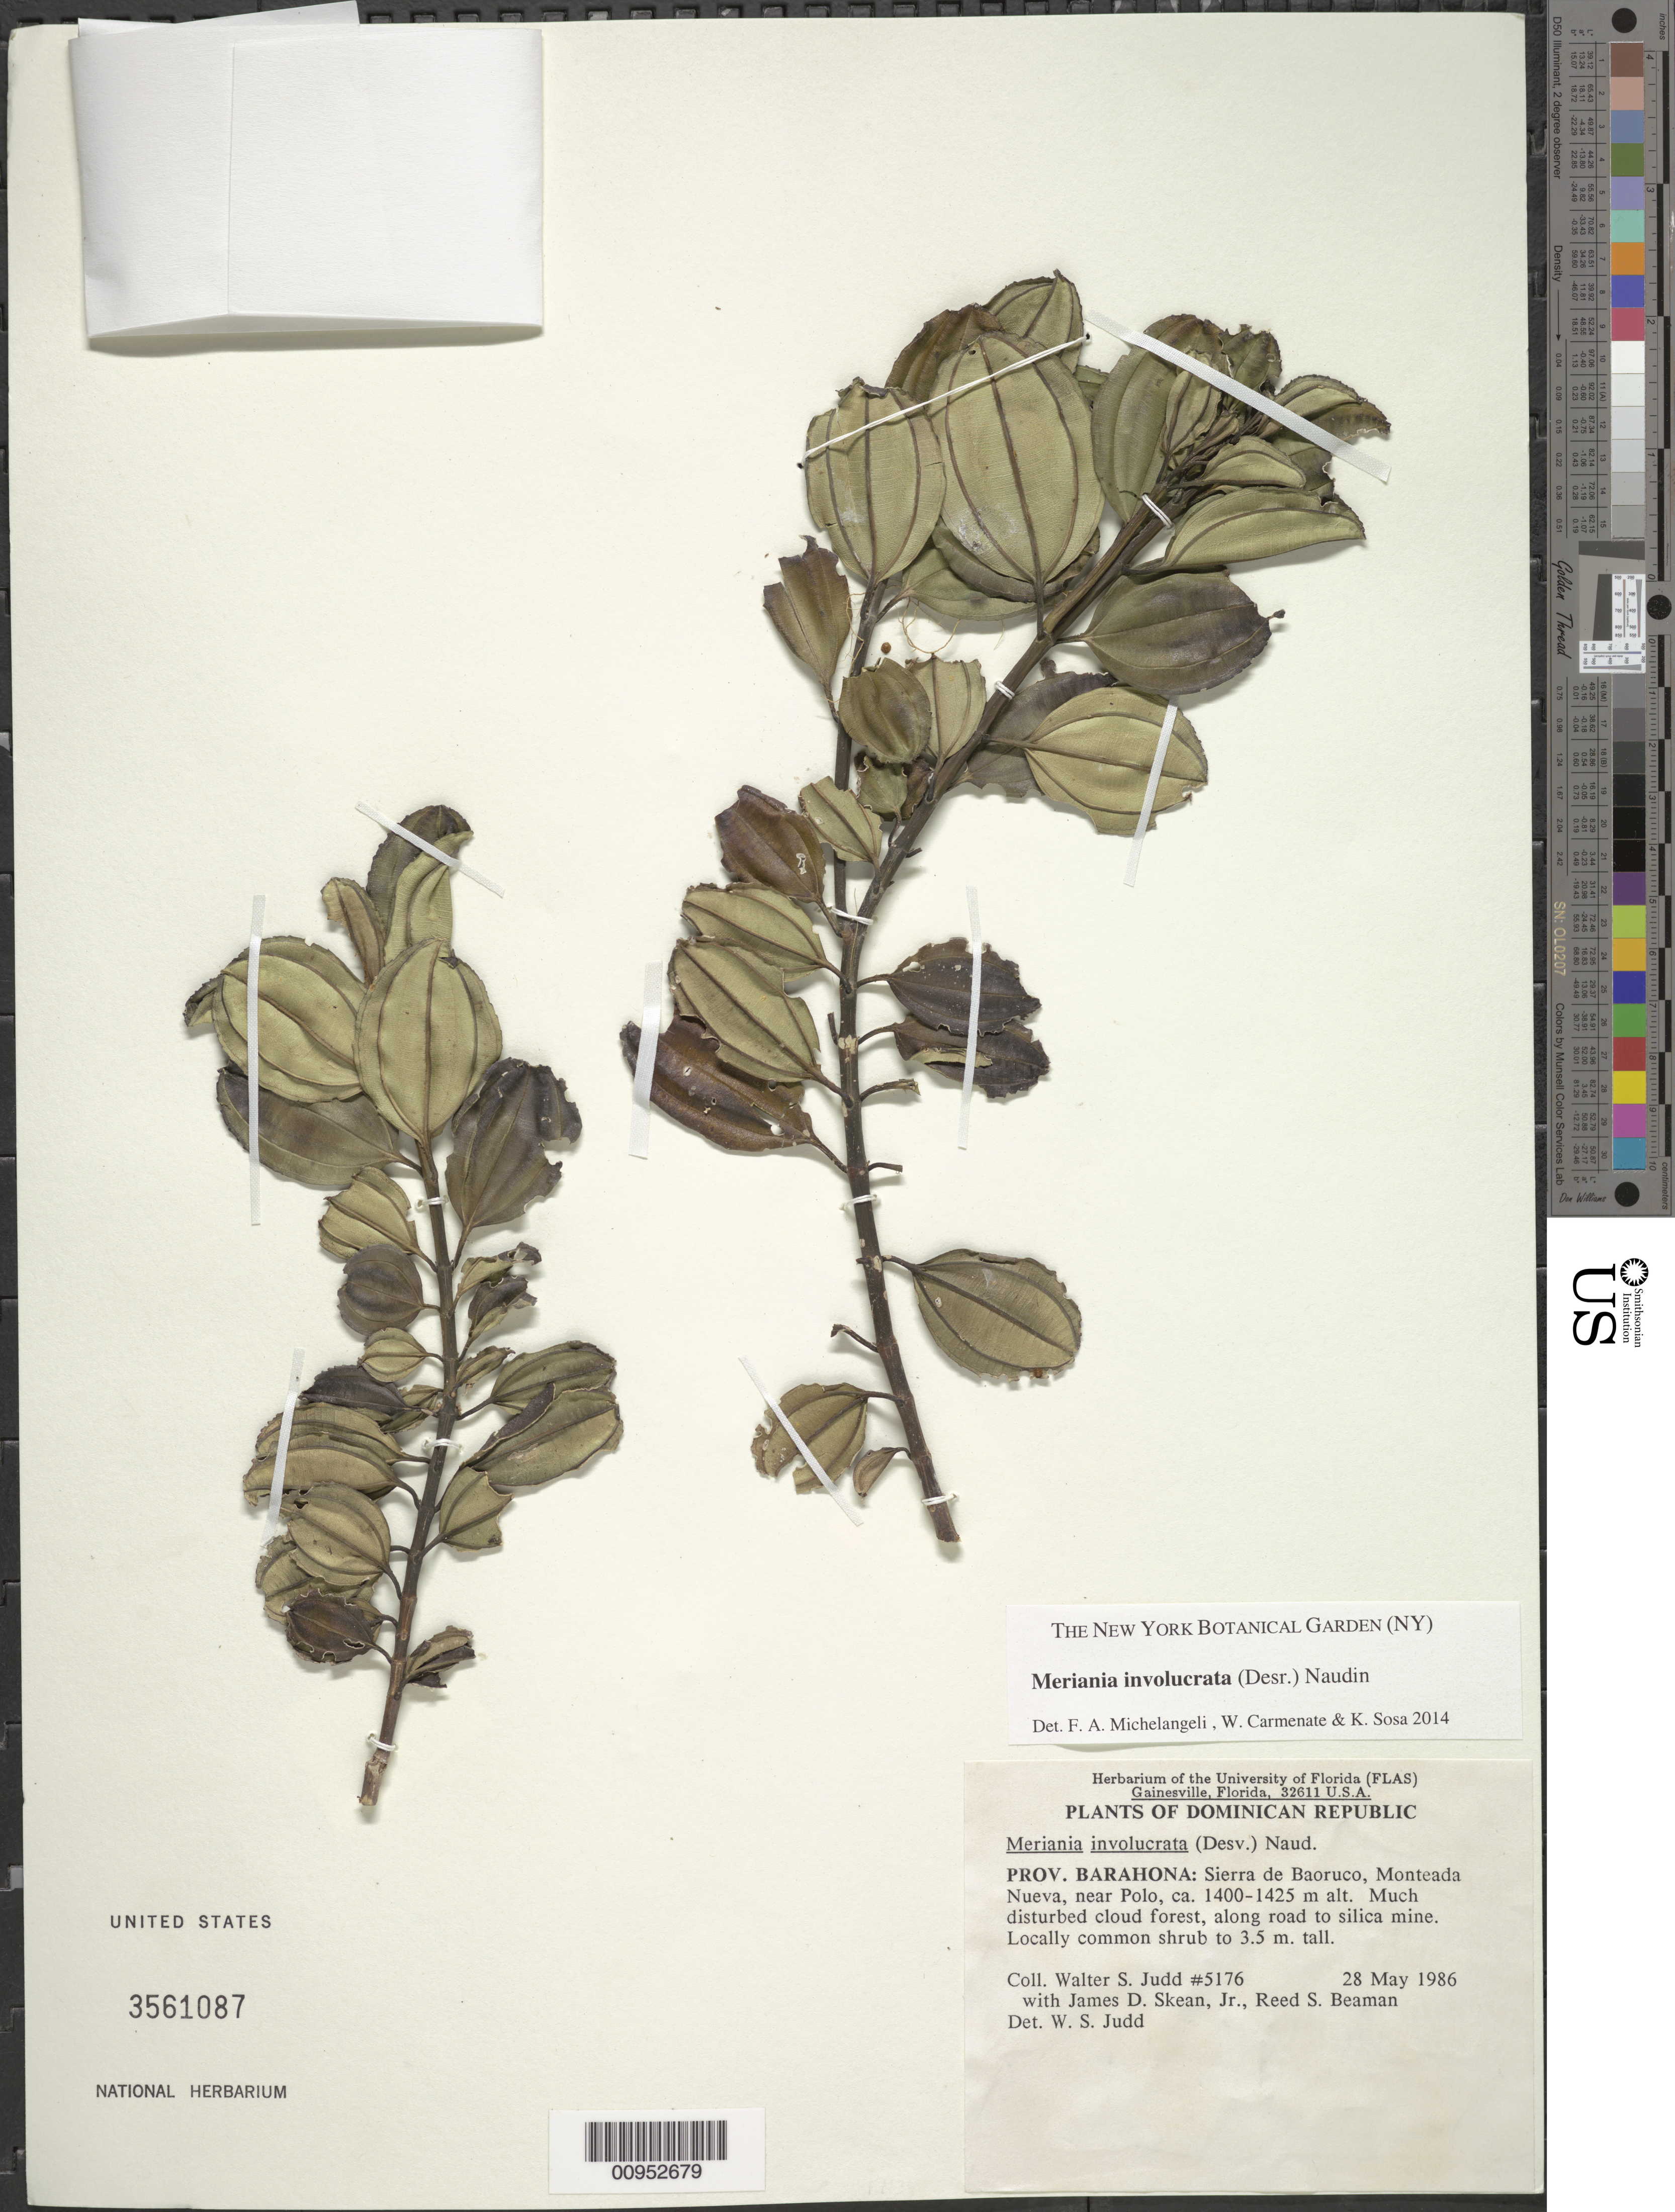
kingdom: Plantae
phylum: Tracheophyta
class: Magnoliopsida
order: Myrtales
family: Melastomataceae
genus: Meriania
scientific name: Meriania involucrata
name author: (Desr.) Naudin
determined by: Michelangeli, F. A.; Carmenate, W.; Sosa, K.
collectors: W. S. Judd, J. D. Skean & R. S. Beaman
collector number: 5176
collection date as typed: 28 May 1986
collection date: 1986-05-28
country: Dominican Republic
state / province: Barahona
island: Hispaniola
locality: Sierra de Baoruco, Monteada Nueva, near Polo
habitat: Much disturbed cloud forest, along road to silica mine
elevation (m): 1400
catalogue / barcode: US 3561087